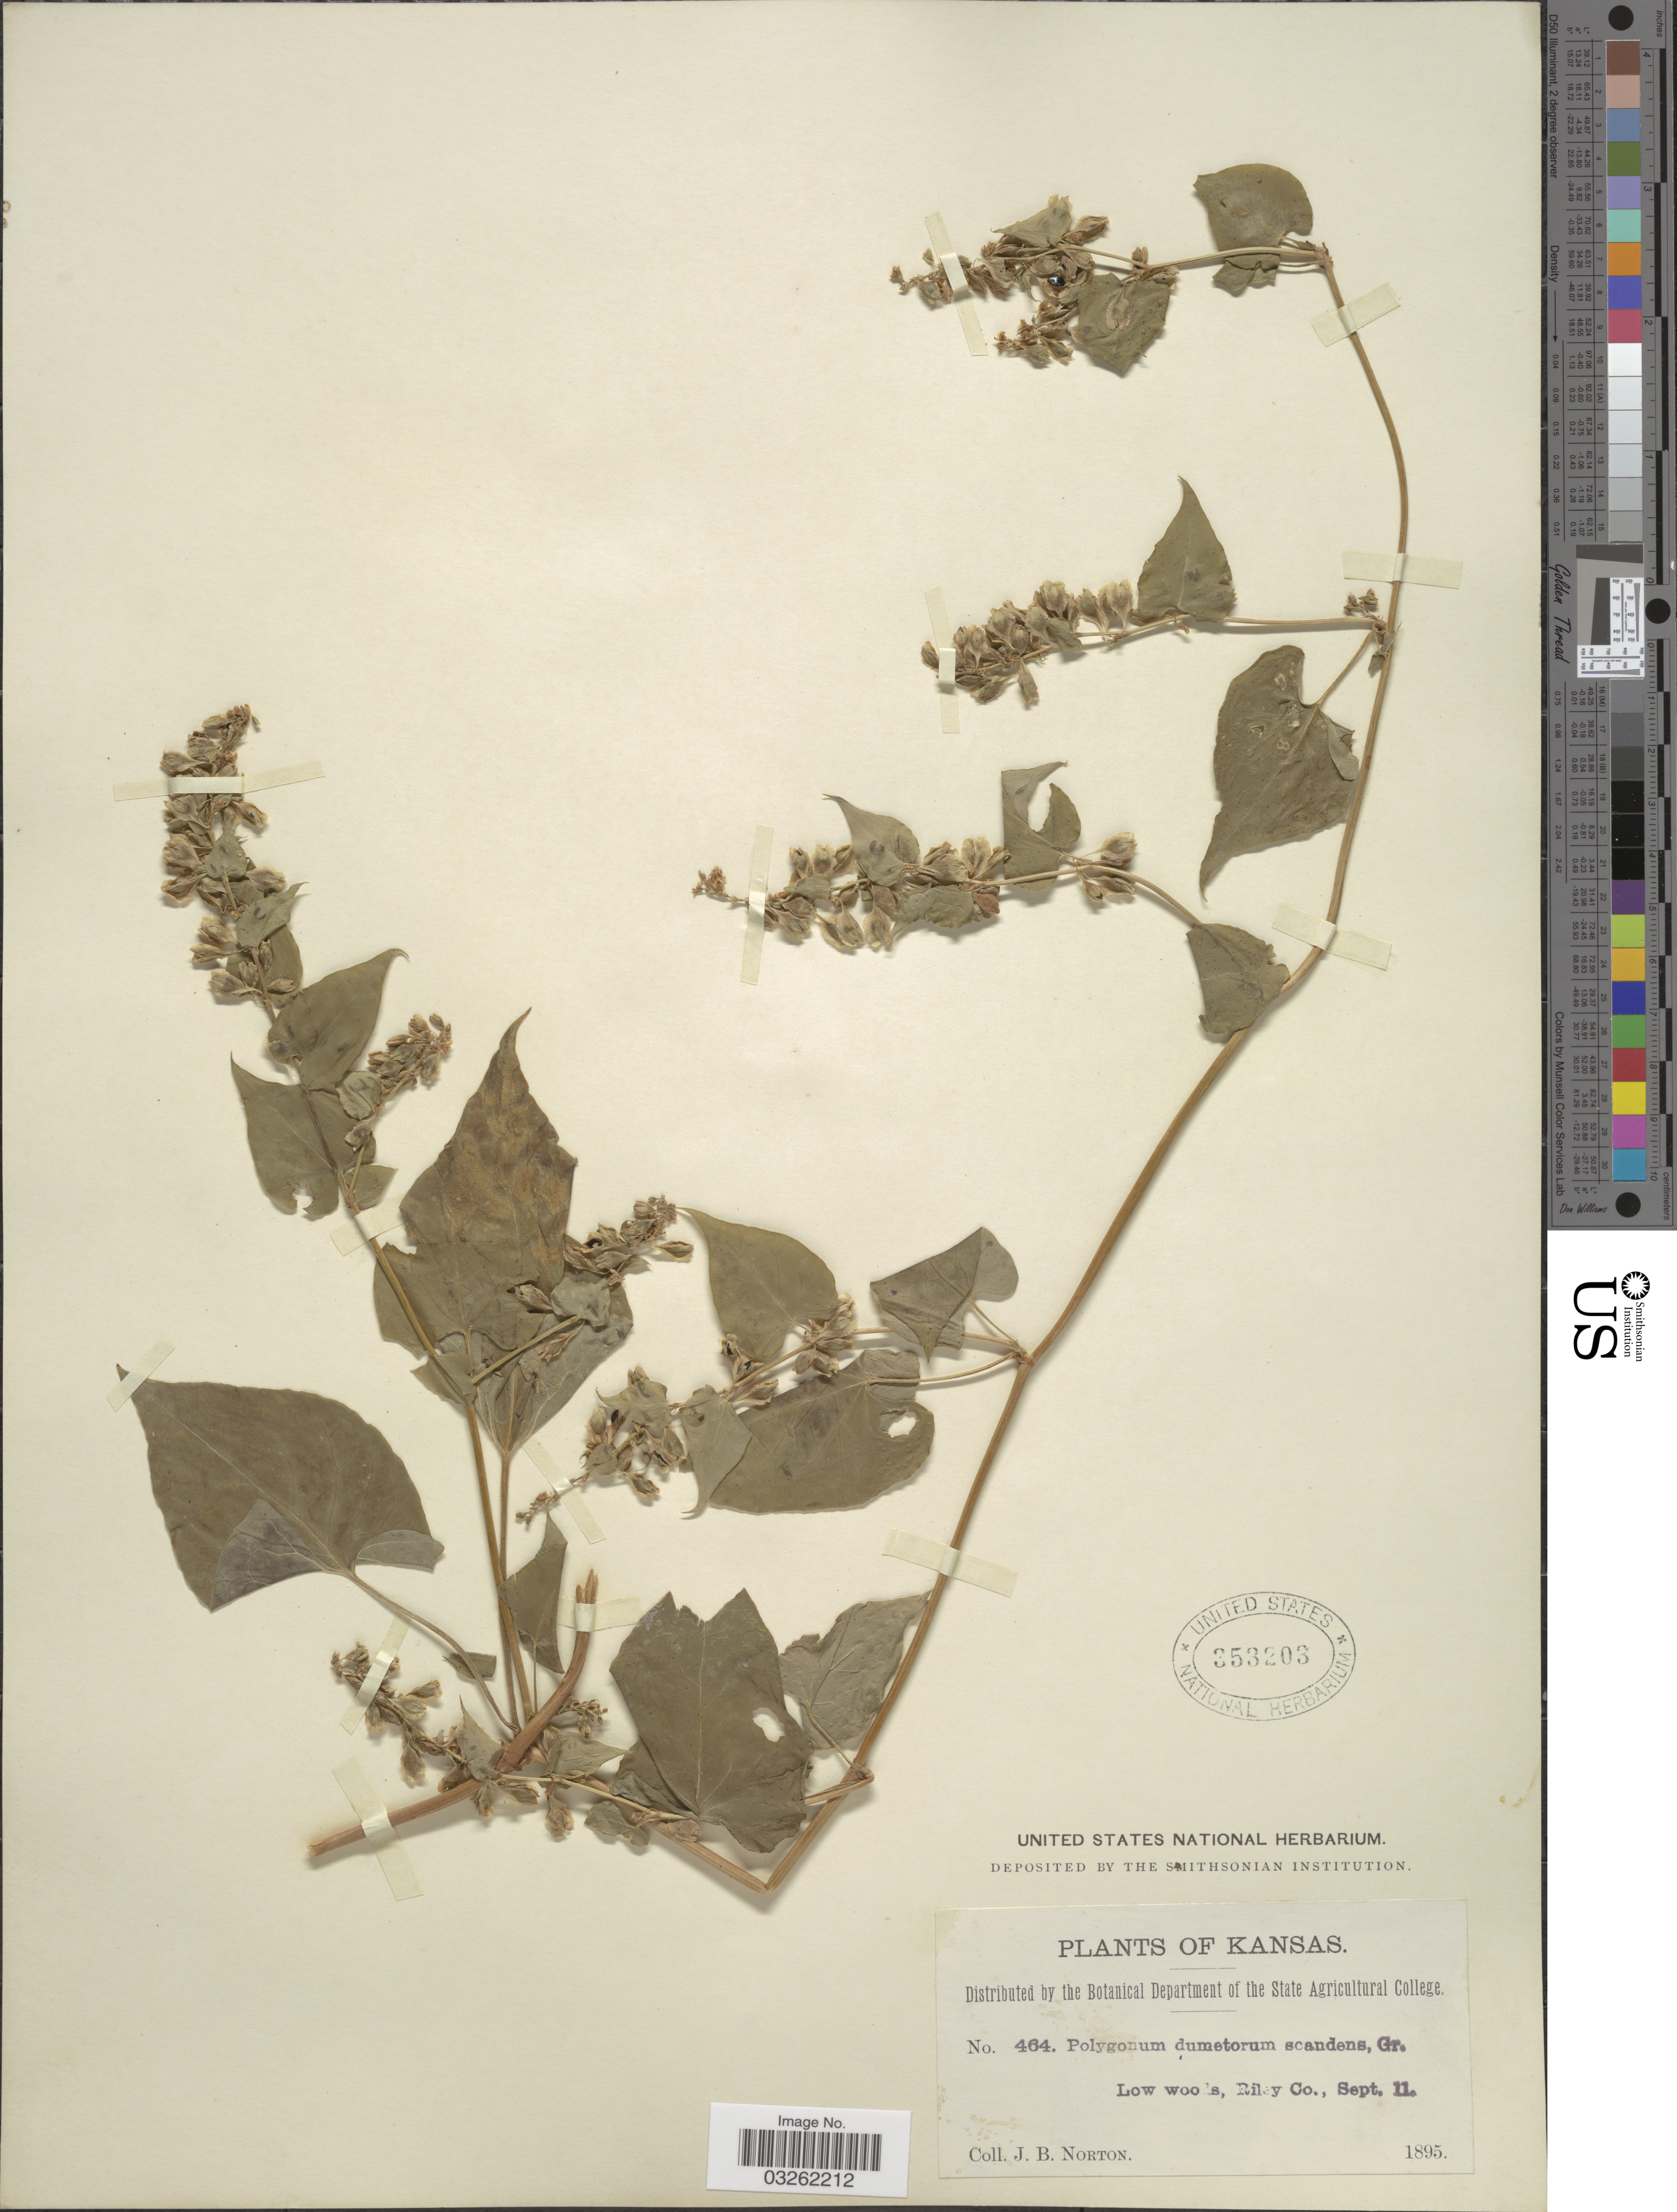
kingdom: Plantae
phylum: Tracheophyta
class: Magnoliopsida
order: Caryophyllales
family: Polygonaceae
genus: Fallopia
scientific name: Fallopia scandens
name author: (L.) Holub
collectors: J. B. Norton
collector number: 464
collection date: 1895-09-11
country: United States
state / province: Kansas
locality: Low woods, Riley Co.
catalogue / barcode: US 353203